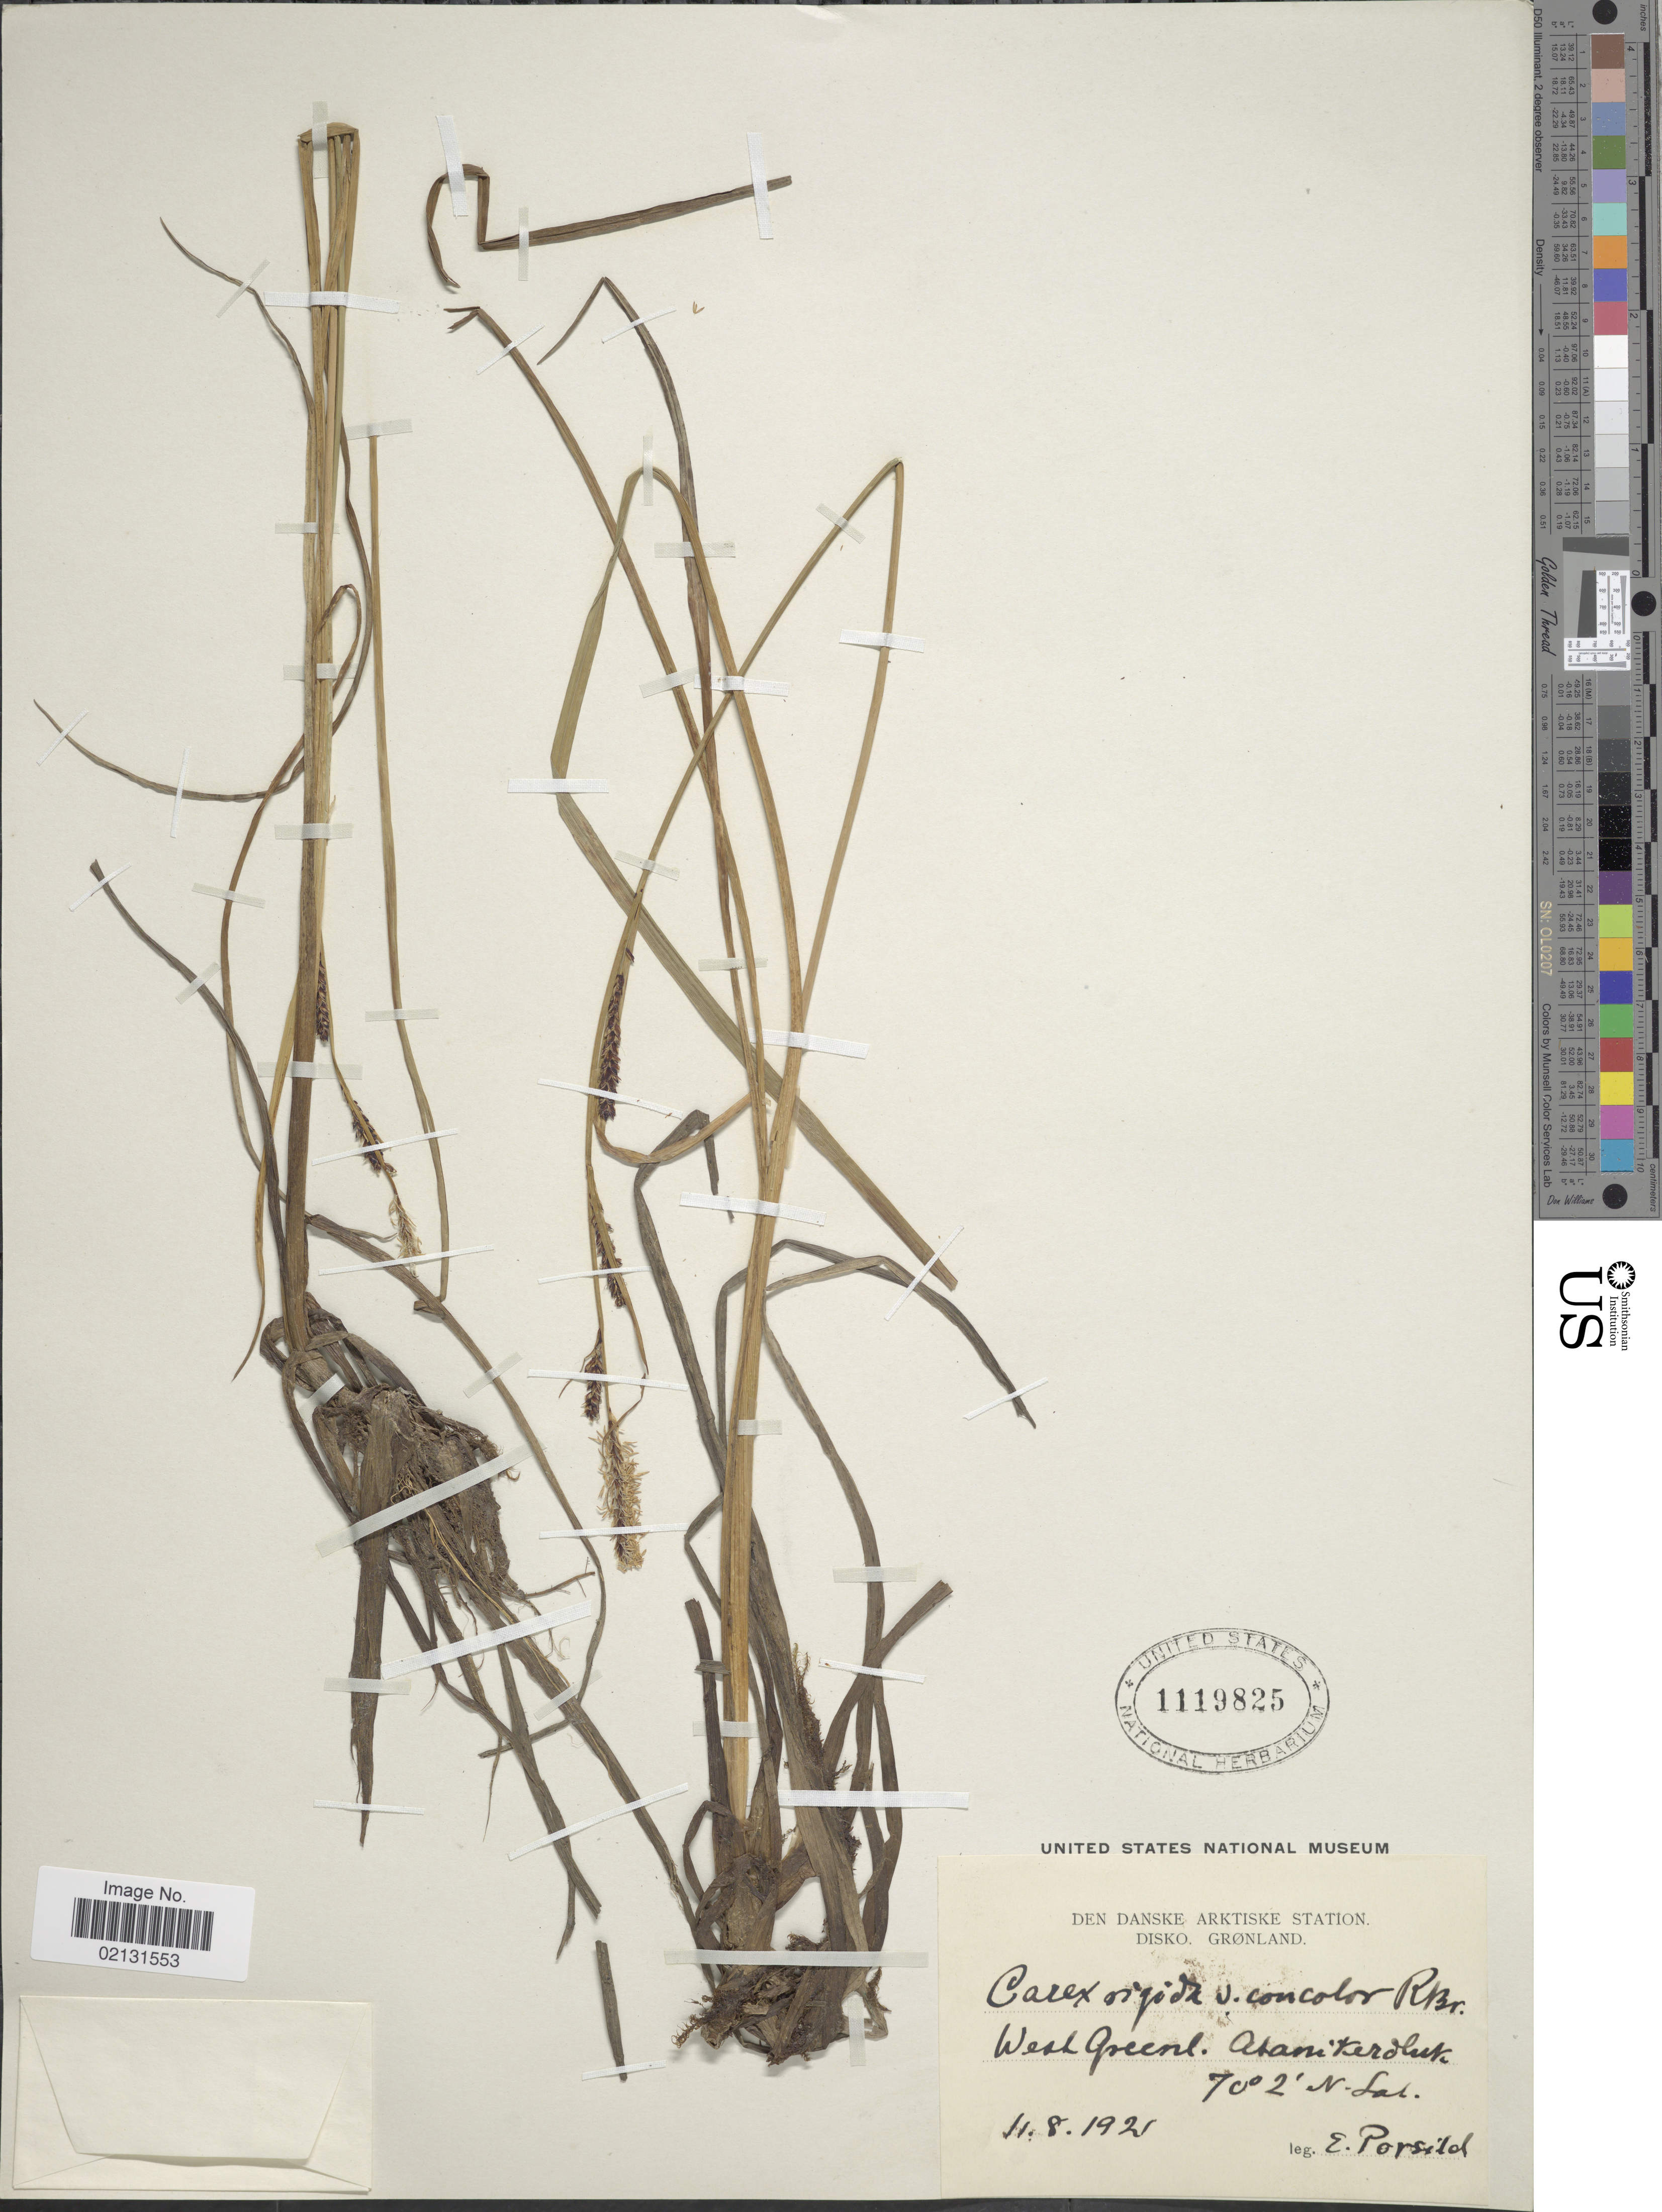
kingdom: Plantae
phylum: Tracheophyta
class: Liliopsida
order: Poales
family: Cyperaceae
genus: Carex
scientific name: Carex bigelowii subsp. bigelowii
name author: Torr. ex Schwein.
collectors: A. E. Porsild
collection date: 1921-08-11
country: Greenland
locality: Den Danske Arktiske Station, Disko. Grønland, West Greenl. Atanikerdluk.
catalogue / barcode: US 1119825